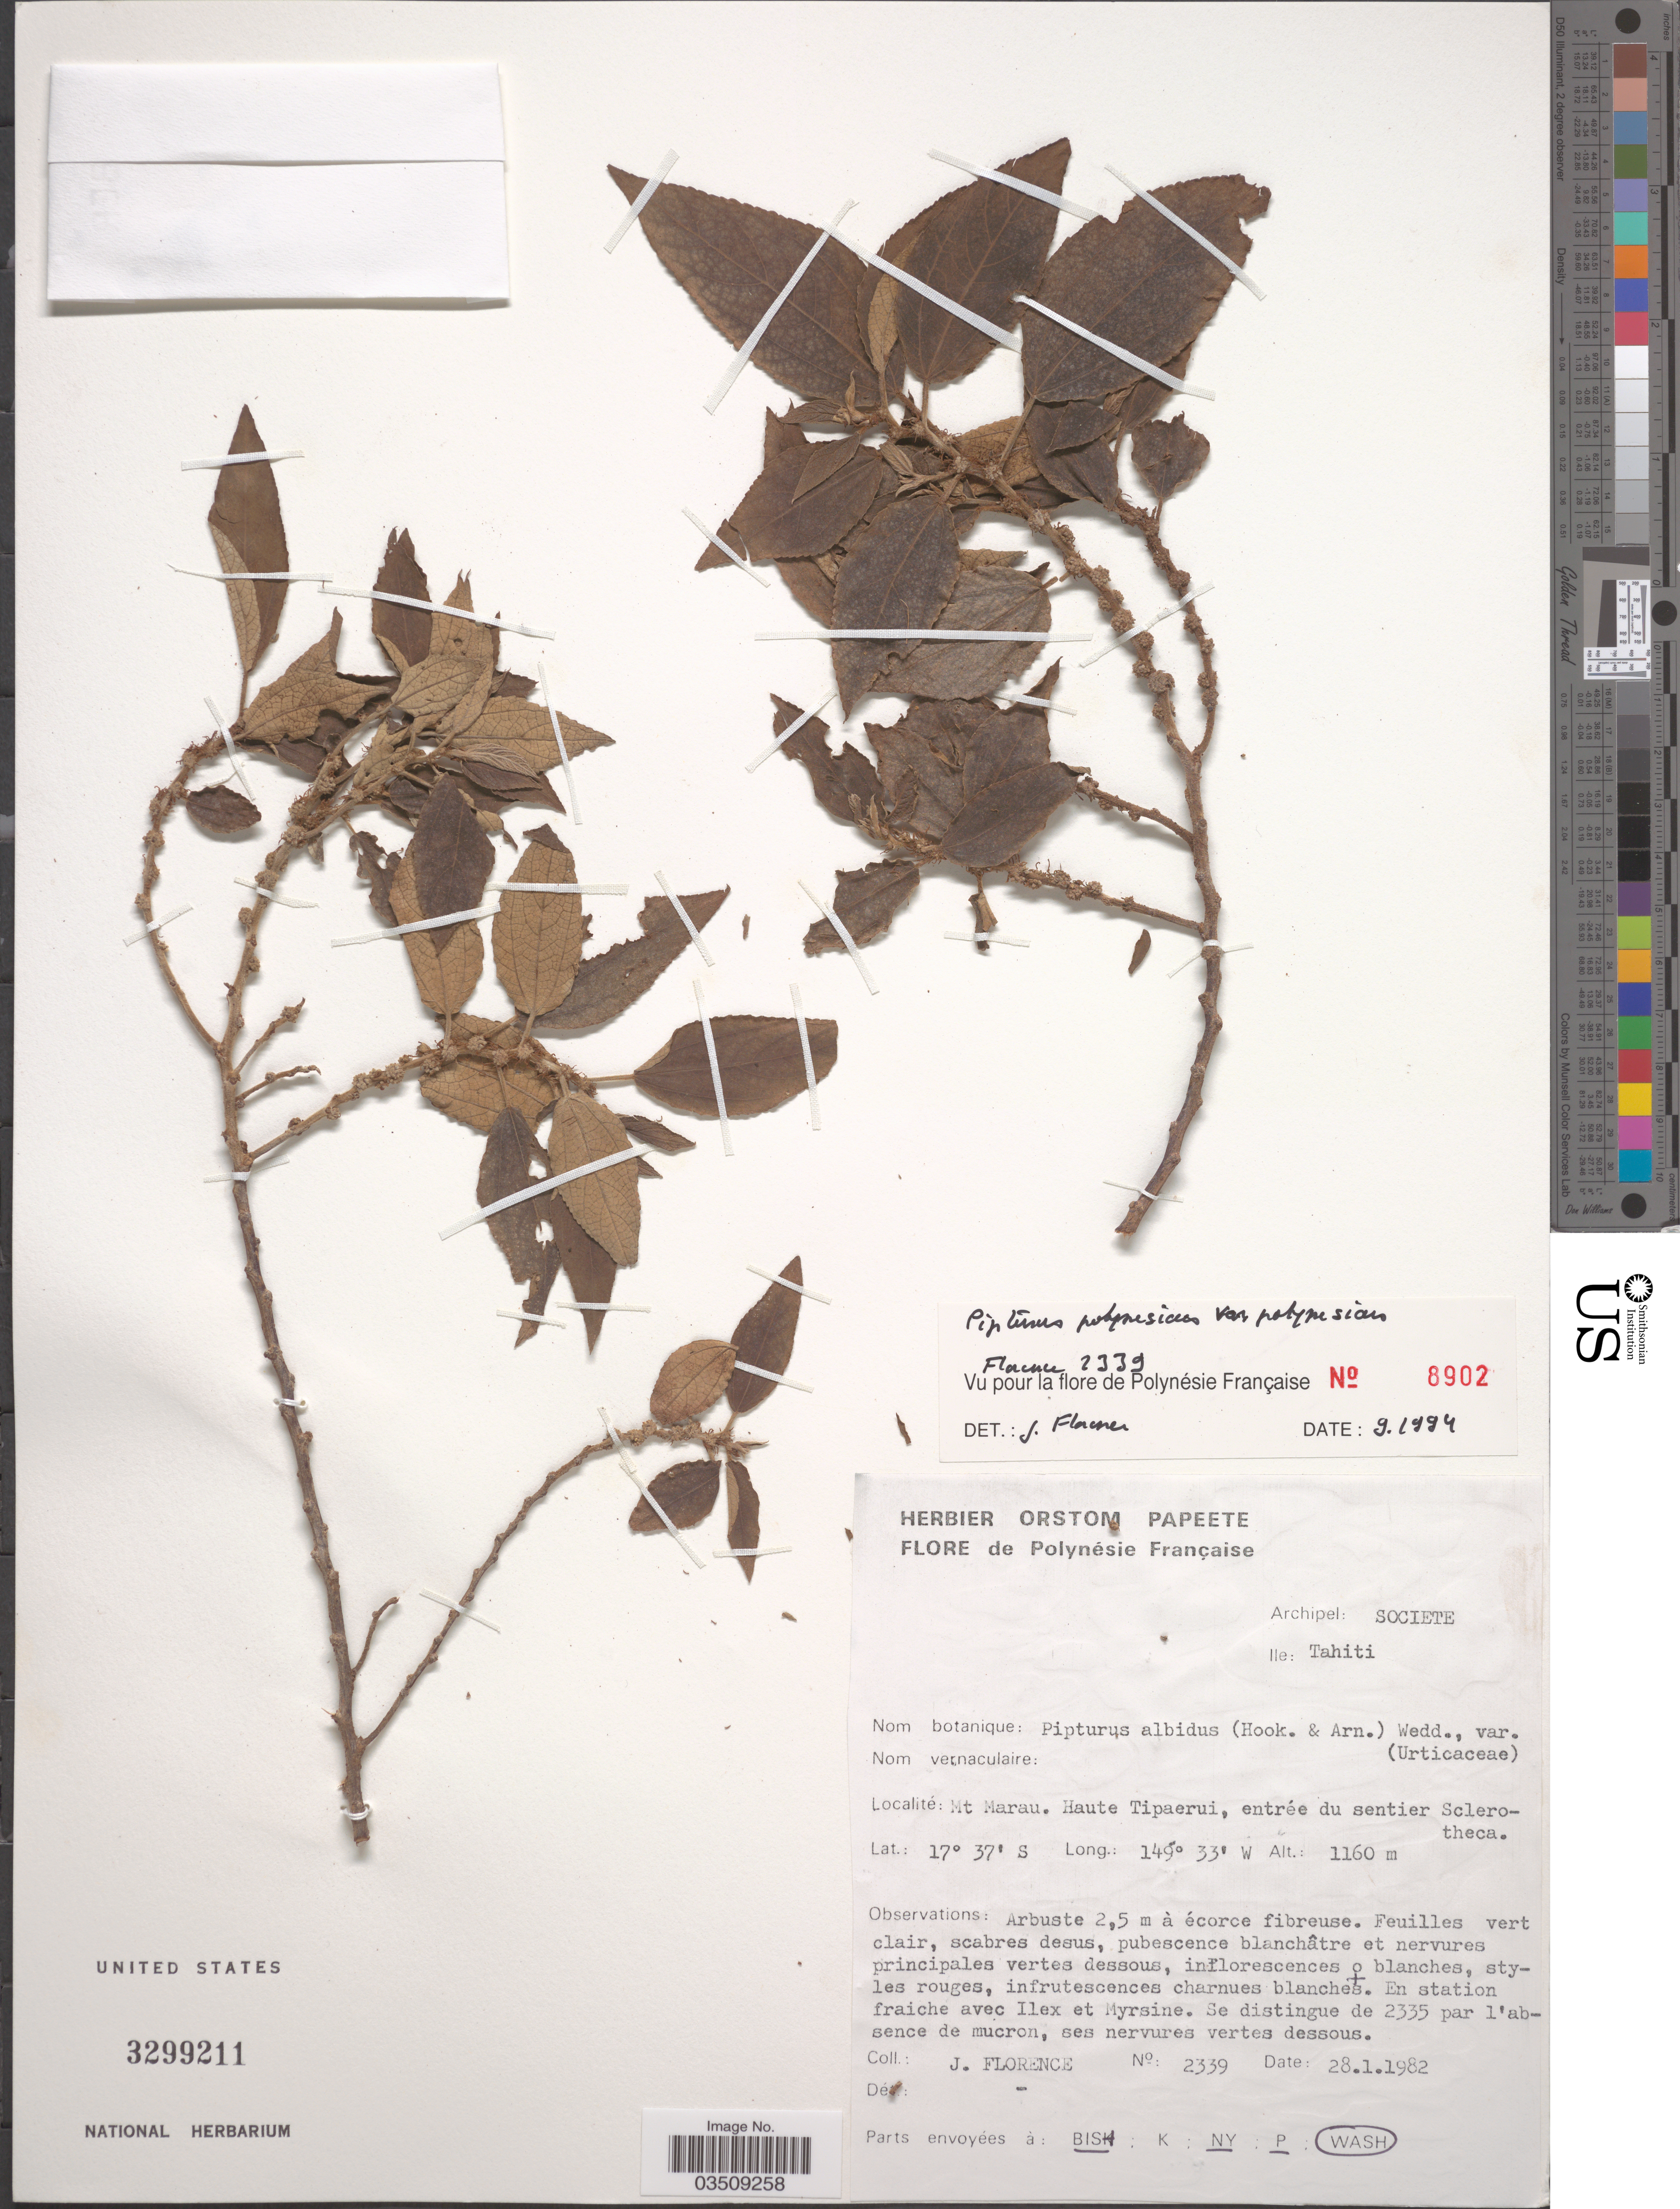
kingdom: Plantae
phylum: Tracheophyta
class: Magnoliopsida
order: Rosales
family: Urticaceae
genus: Pipturus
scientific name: Pipturus polynesicus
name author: Skottsb.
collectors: J. Florence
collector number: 2339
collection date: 1982-01-28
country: French Polynesia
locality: Archipel: Societe. Ile: Tahiti. Mt. Marau. Haute Tipaerui, entrée du sentier Sclerotheca.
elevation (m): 1160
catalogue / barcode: US 3299211